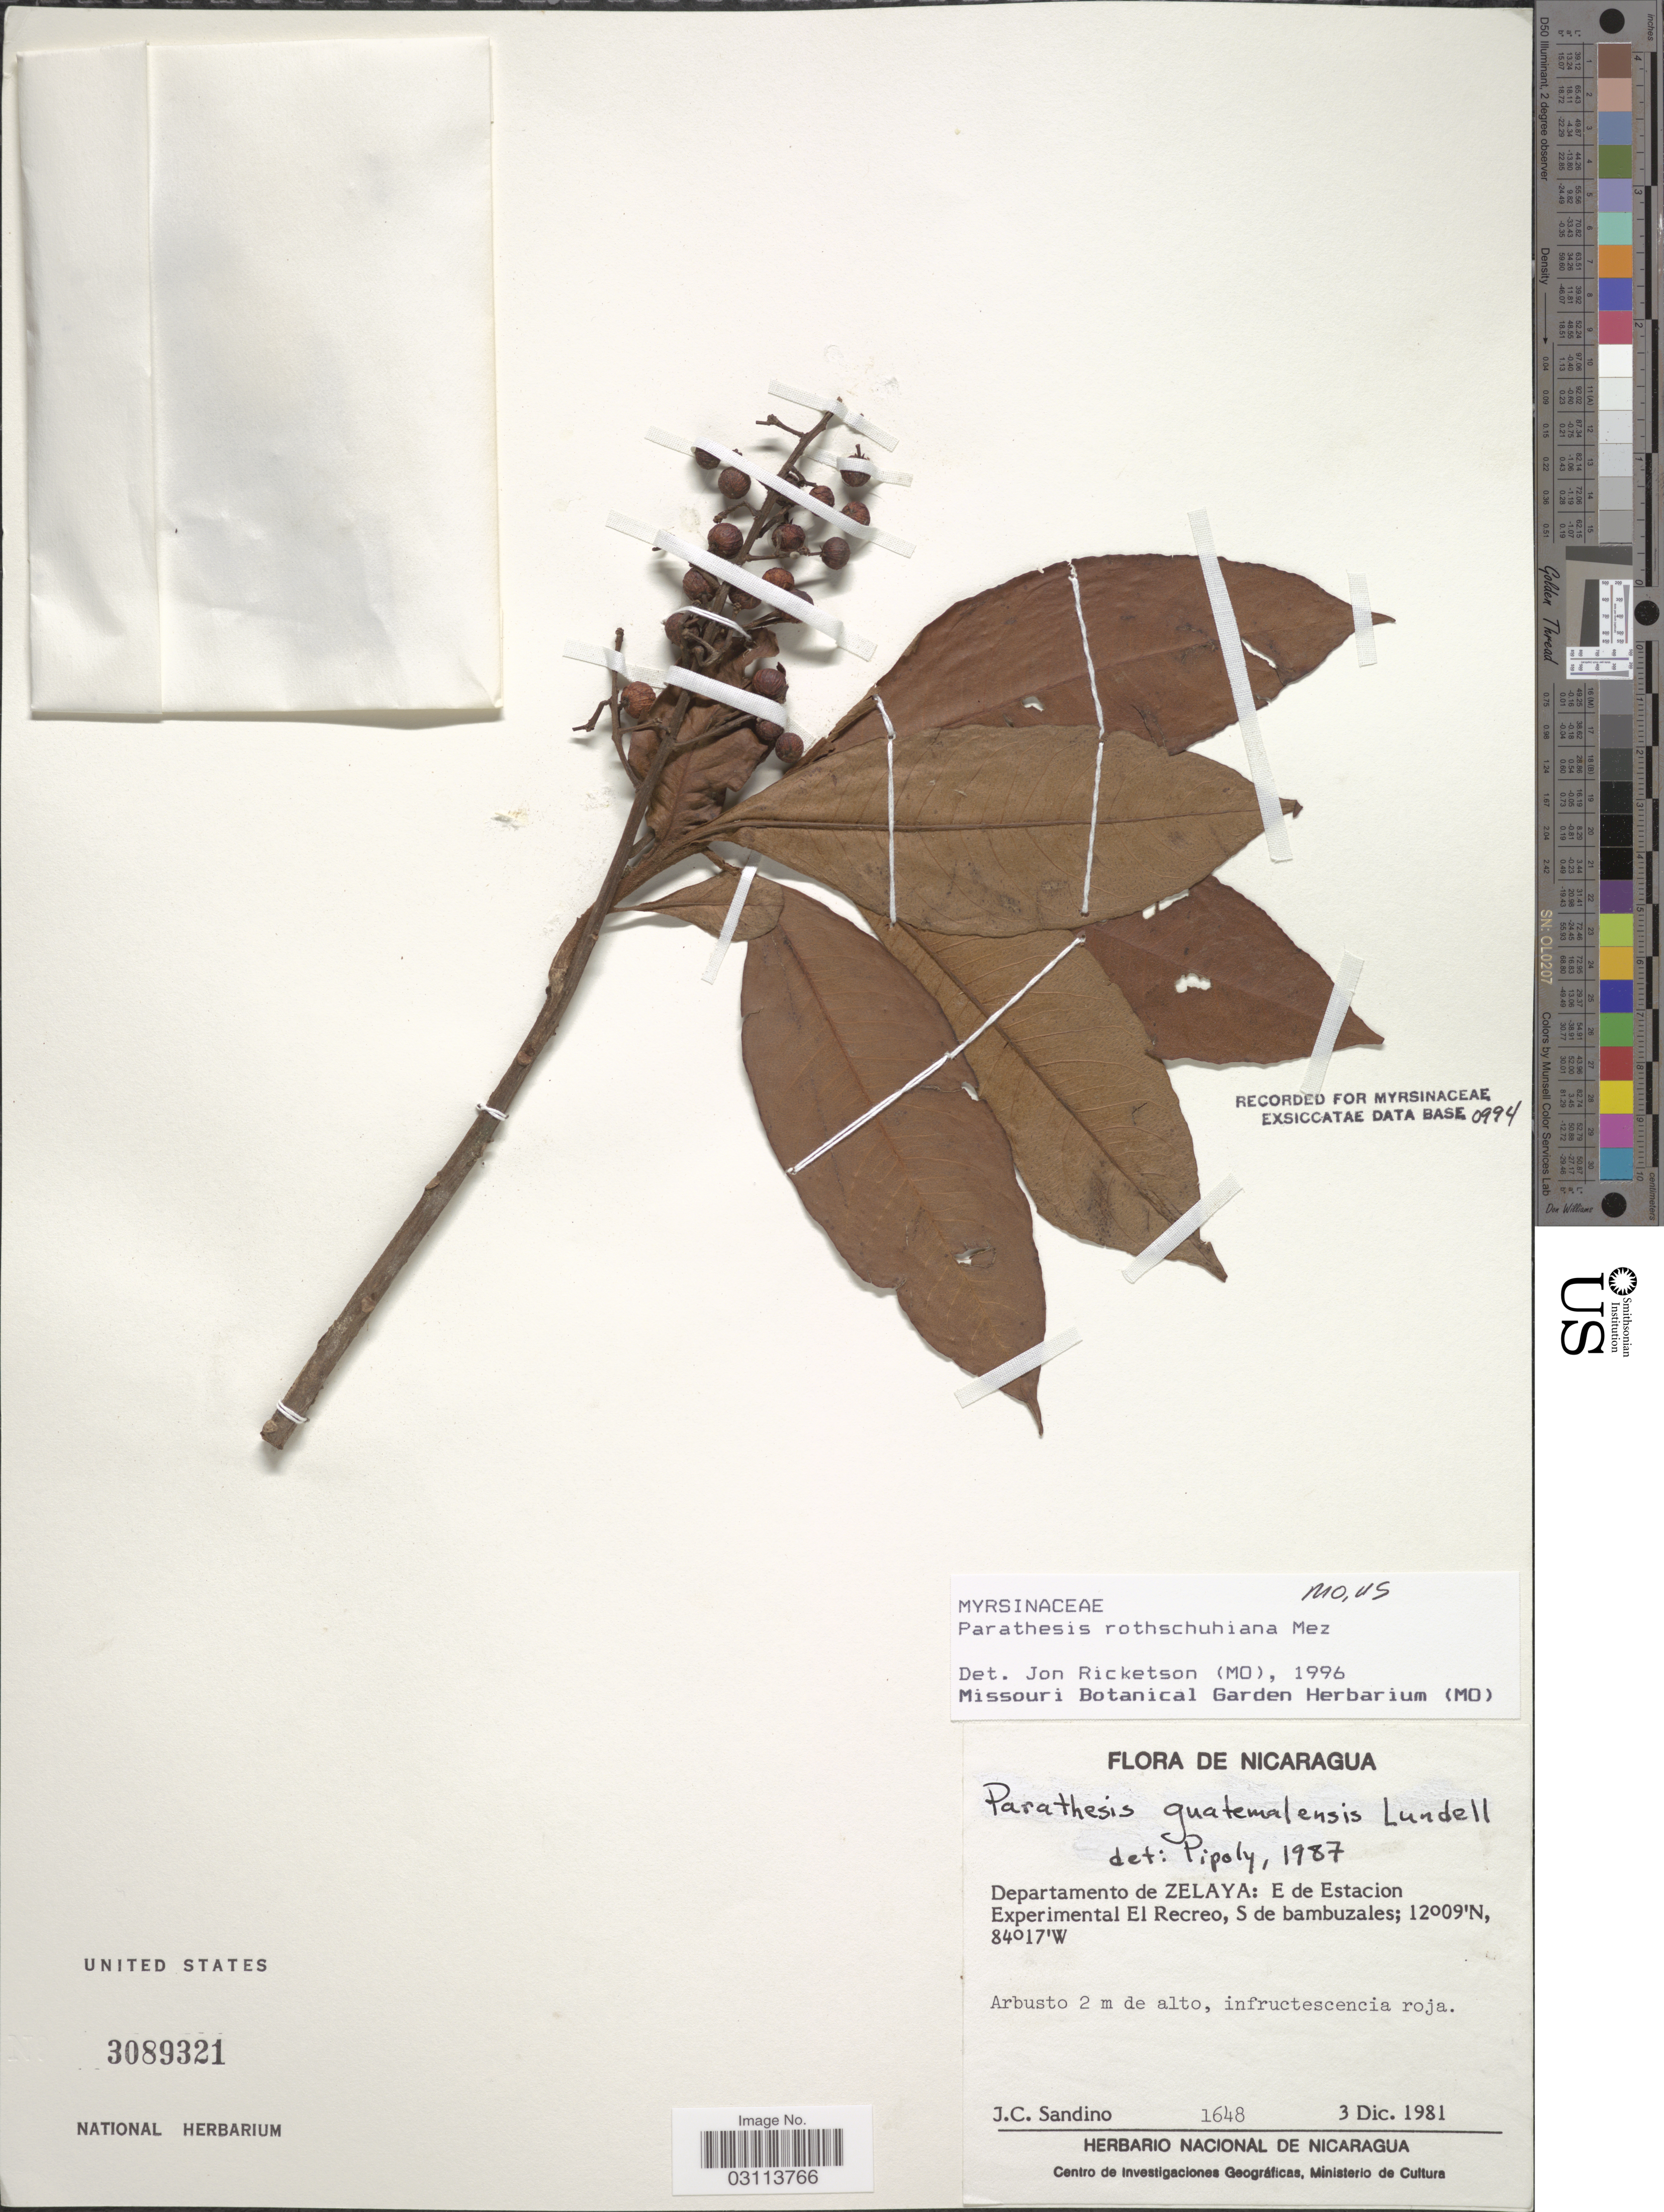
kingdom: Plantae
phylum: Tracheophyta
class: Magnoliopsida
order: Ericales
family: Primulaceae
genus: Parathesis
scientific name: Parathesis rothschuhiana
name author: Mez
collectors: J. Sandino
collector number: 1648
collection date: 1981-12-03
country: Nicaragua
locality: Departamento de Zelaya: E de Estacion Experimental El Recreo, S de bambuzales.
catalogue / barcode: US 3089321